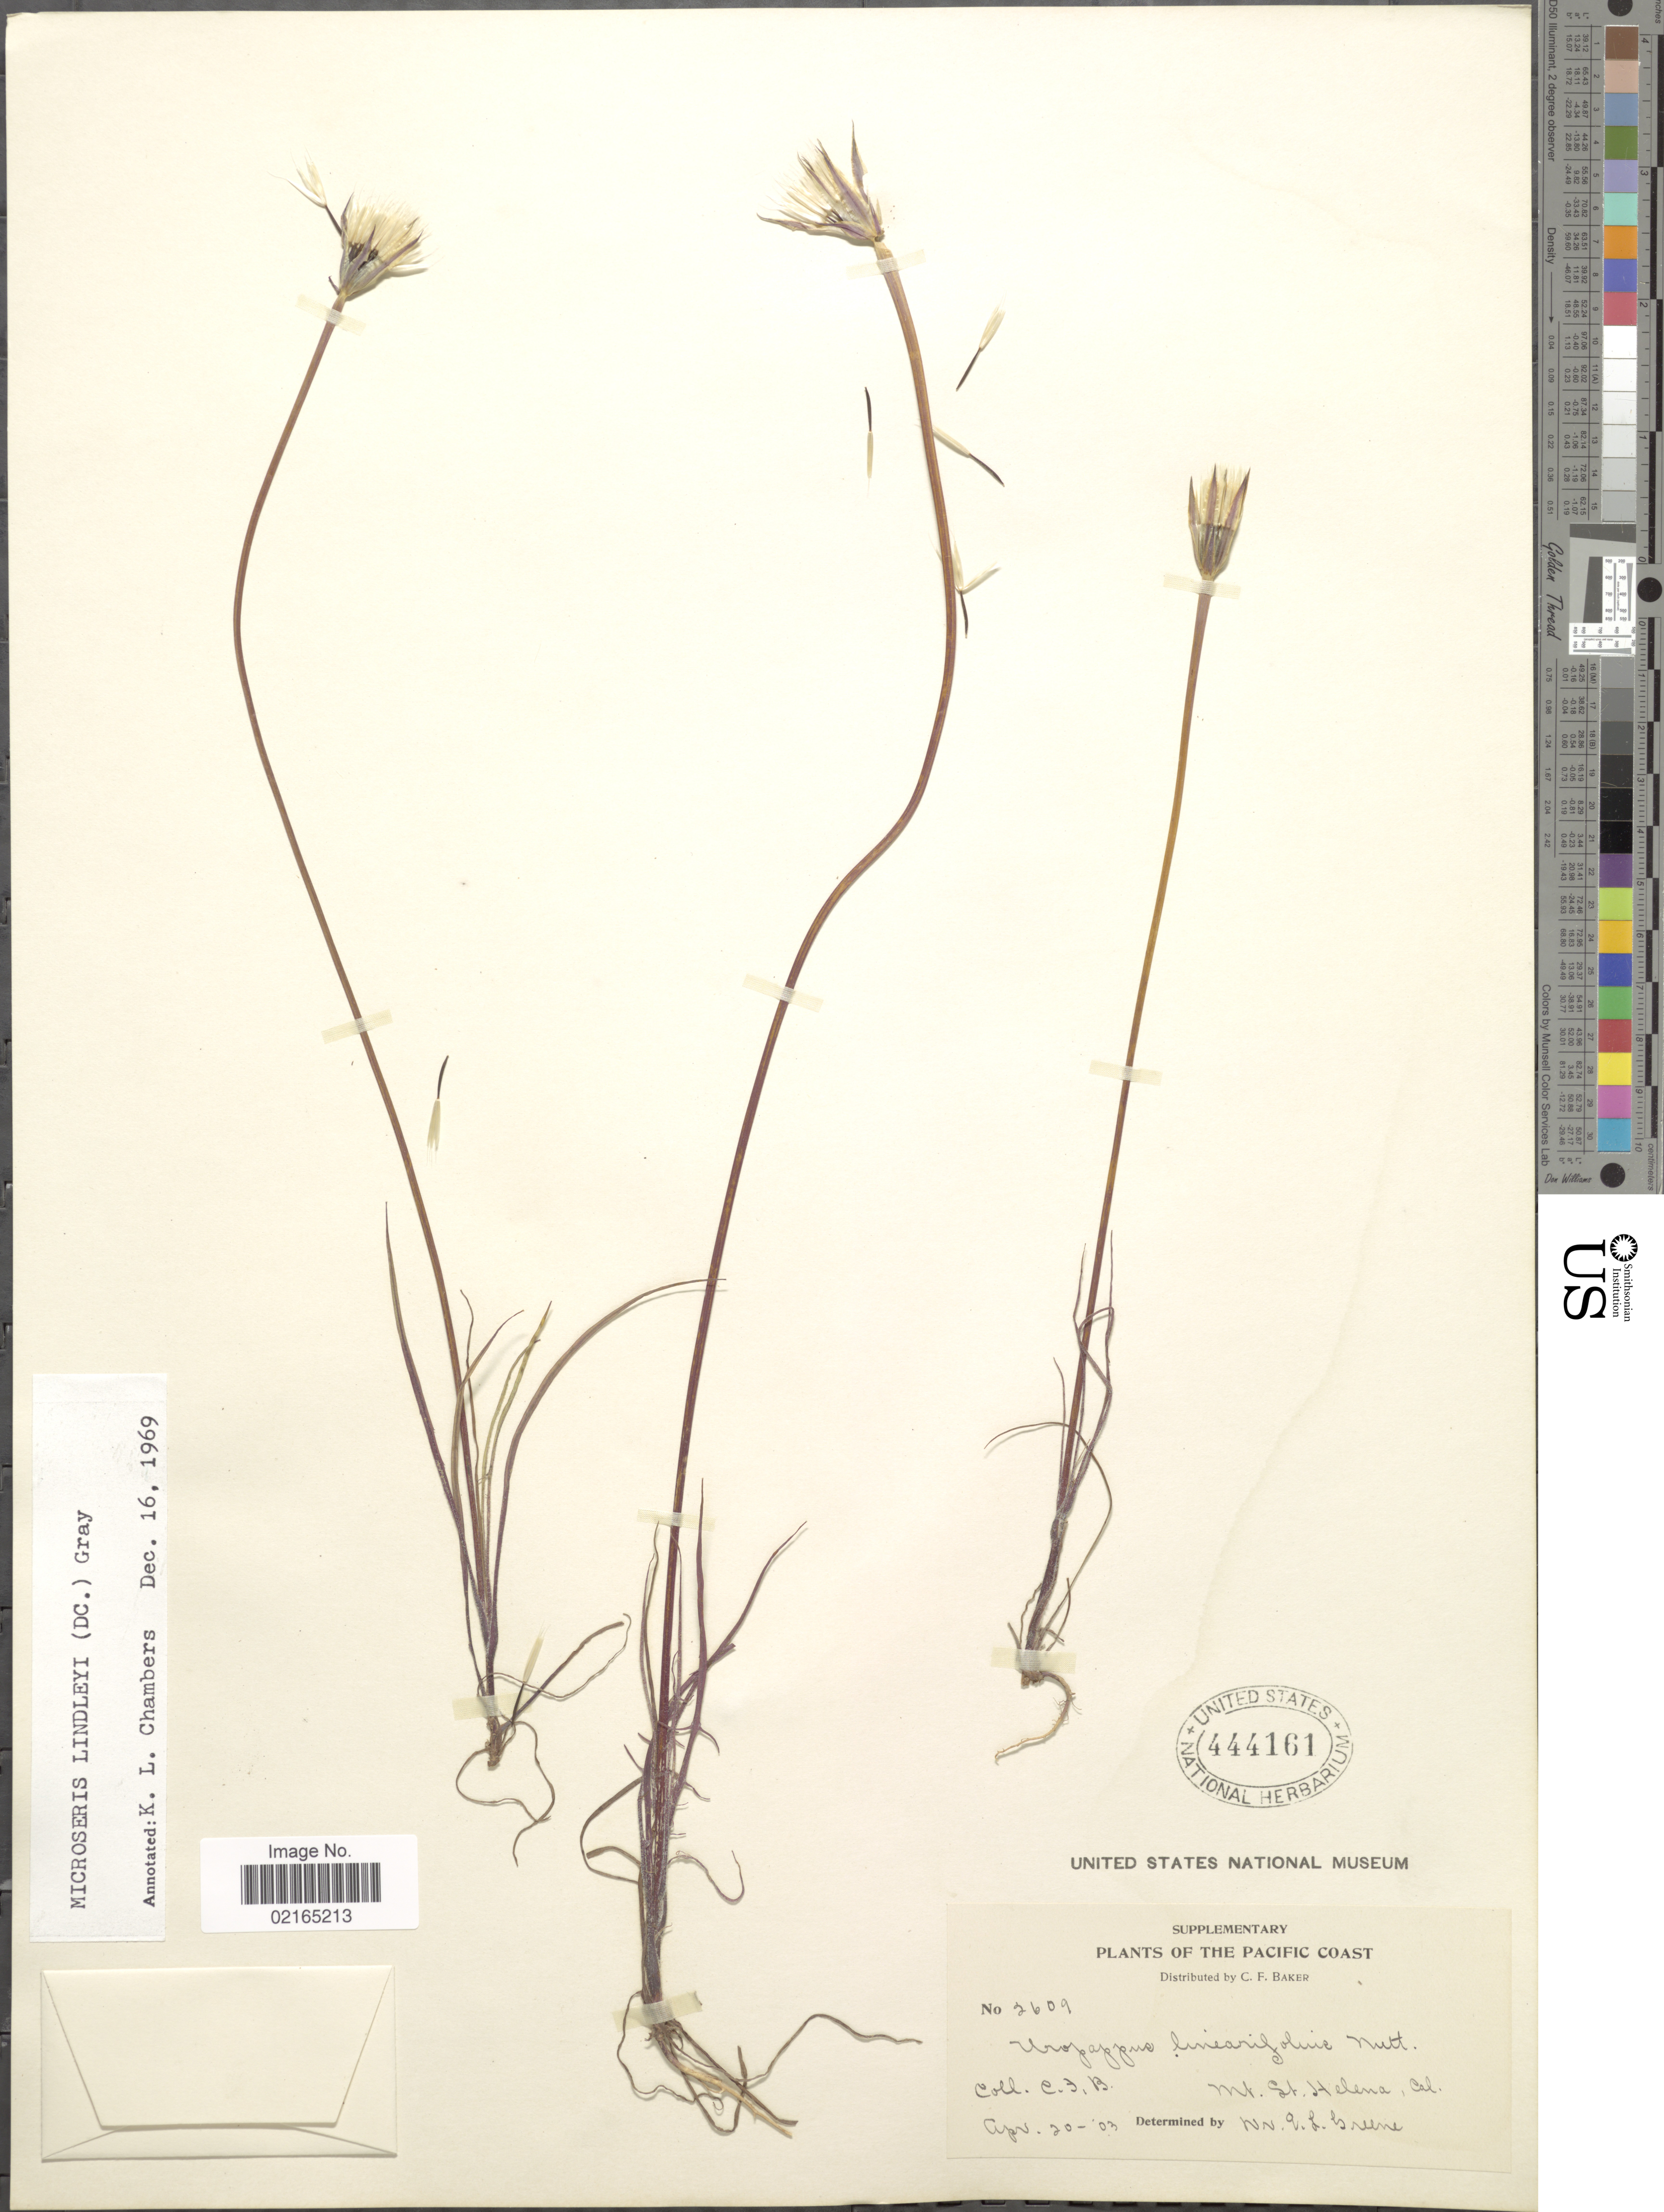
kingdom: Plantae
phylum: Tracheophyta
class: Magnoliopsida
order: Asterales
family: Asteraceae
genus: Uropappus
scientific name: Uropappus lindleyi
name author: (DC.) Nutt.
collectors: C. F. Baker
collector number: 2609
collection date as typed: Transcribed d/m/y: 20/4/03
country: United States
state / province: California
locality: Pacific Coast, Mt. St. Helena.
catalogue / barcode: US 444161